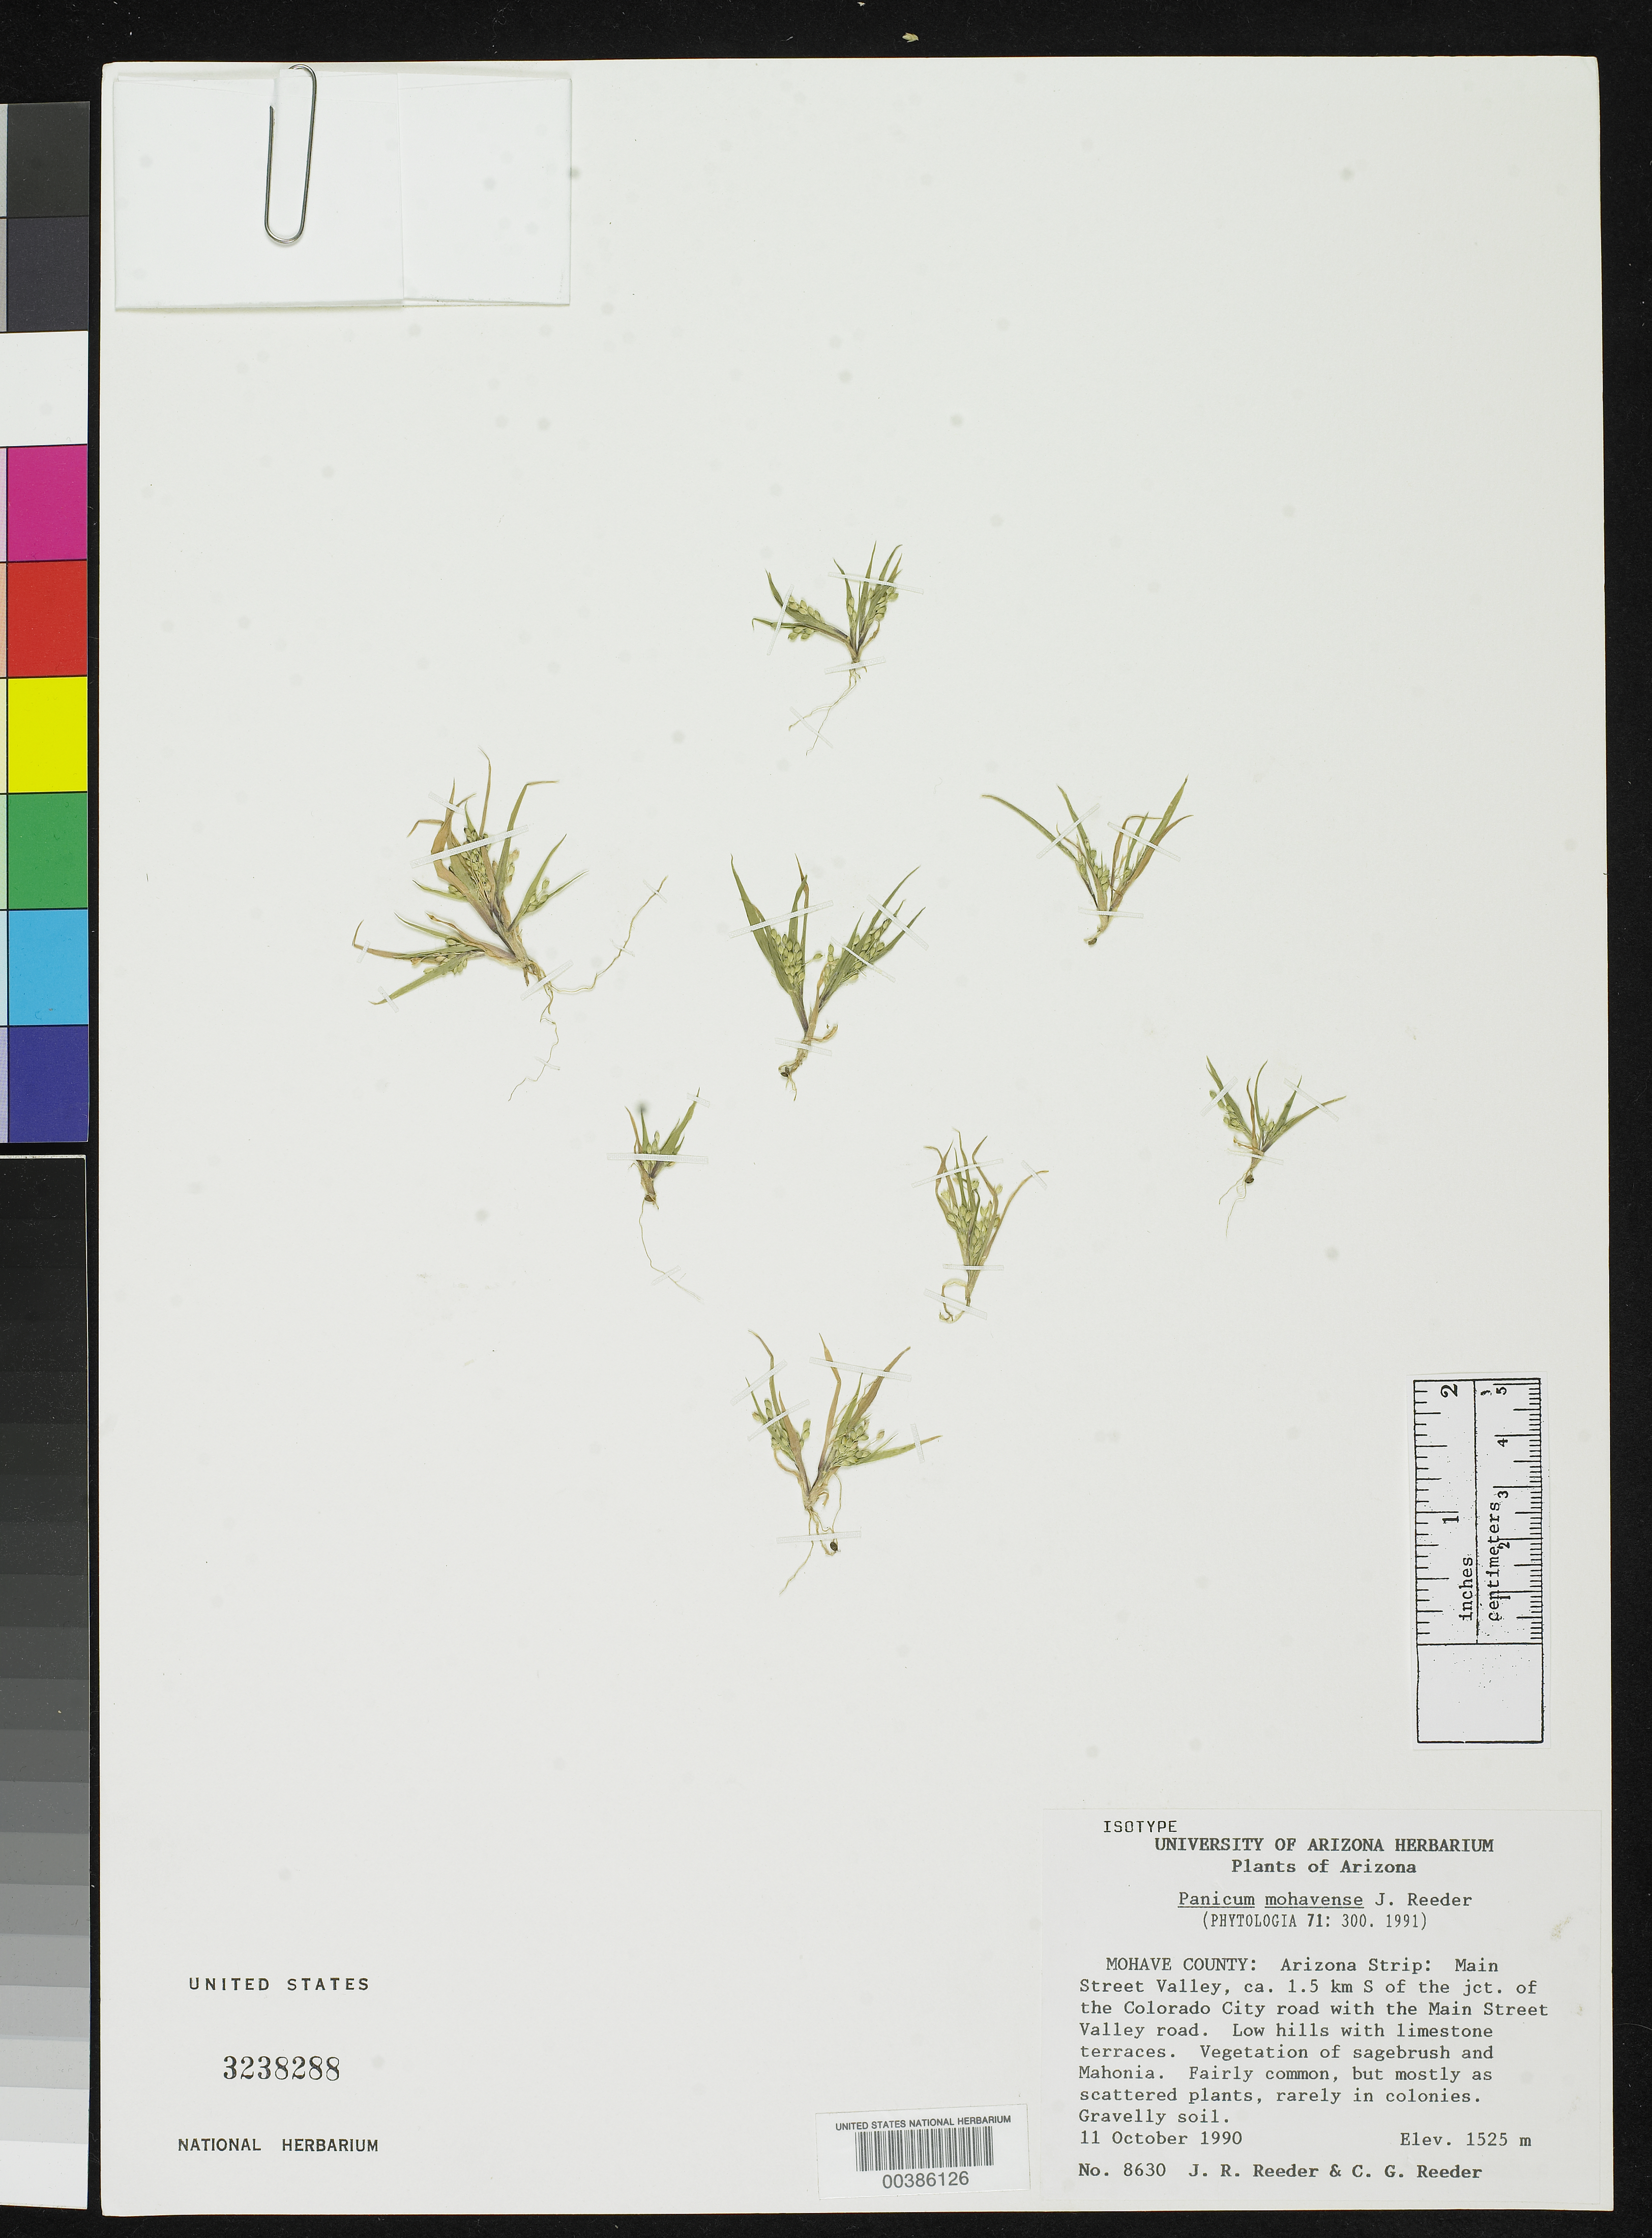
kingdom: Plantae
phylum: Tracheophyta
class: Liliopsida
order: Poales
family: Poaceae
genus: Panicum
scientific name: Panicum mohavense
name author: Reeder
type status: Isotype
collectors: J. R. Reeder & C. G. Reeder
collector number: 8630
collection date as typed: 11 Oct 1990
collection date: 1990-10-11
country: United States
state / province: Arizona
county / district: Mohave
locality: Arizona Strip, Main Street Valley, ca. 1.5 km S of junction of Colorado City road with Main Street Valley Road.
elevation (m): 1525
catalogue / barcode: US 3238288